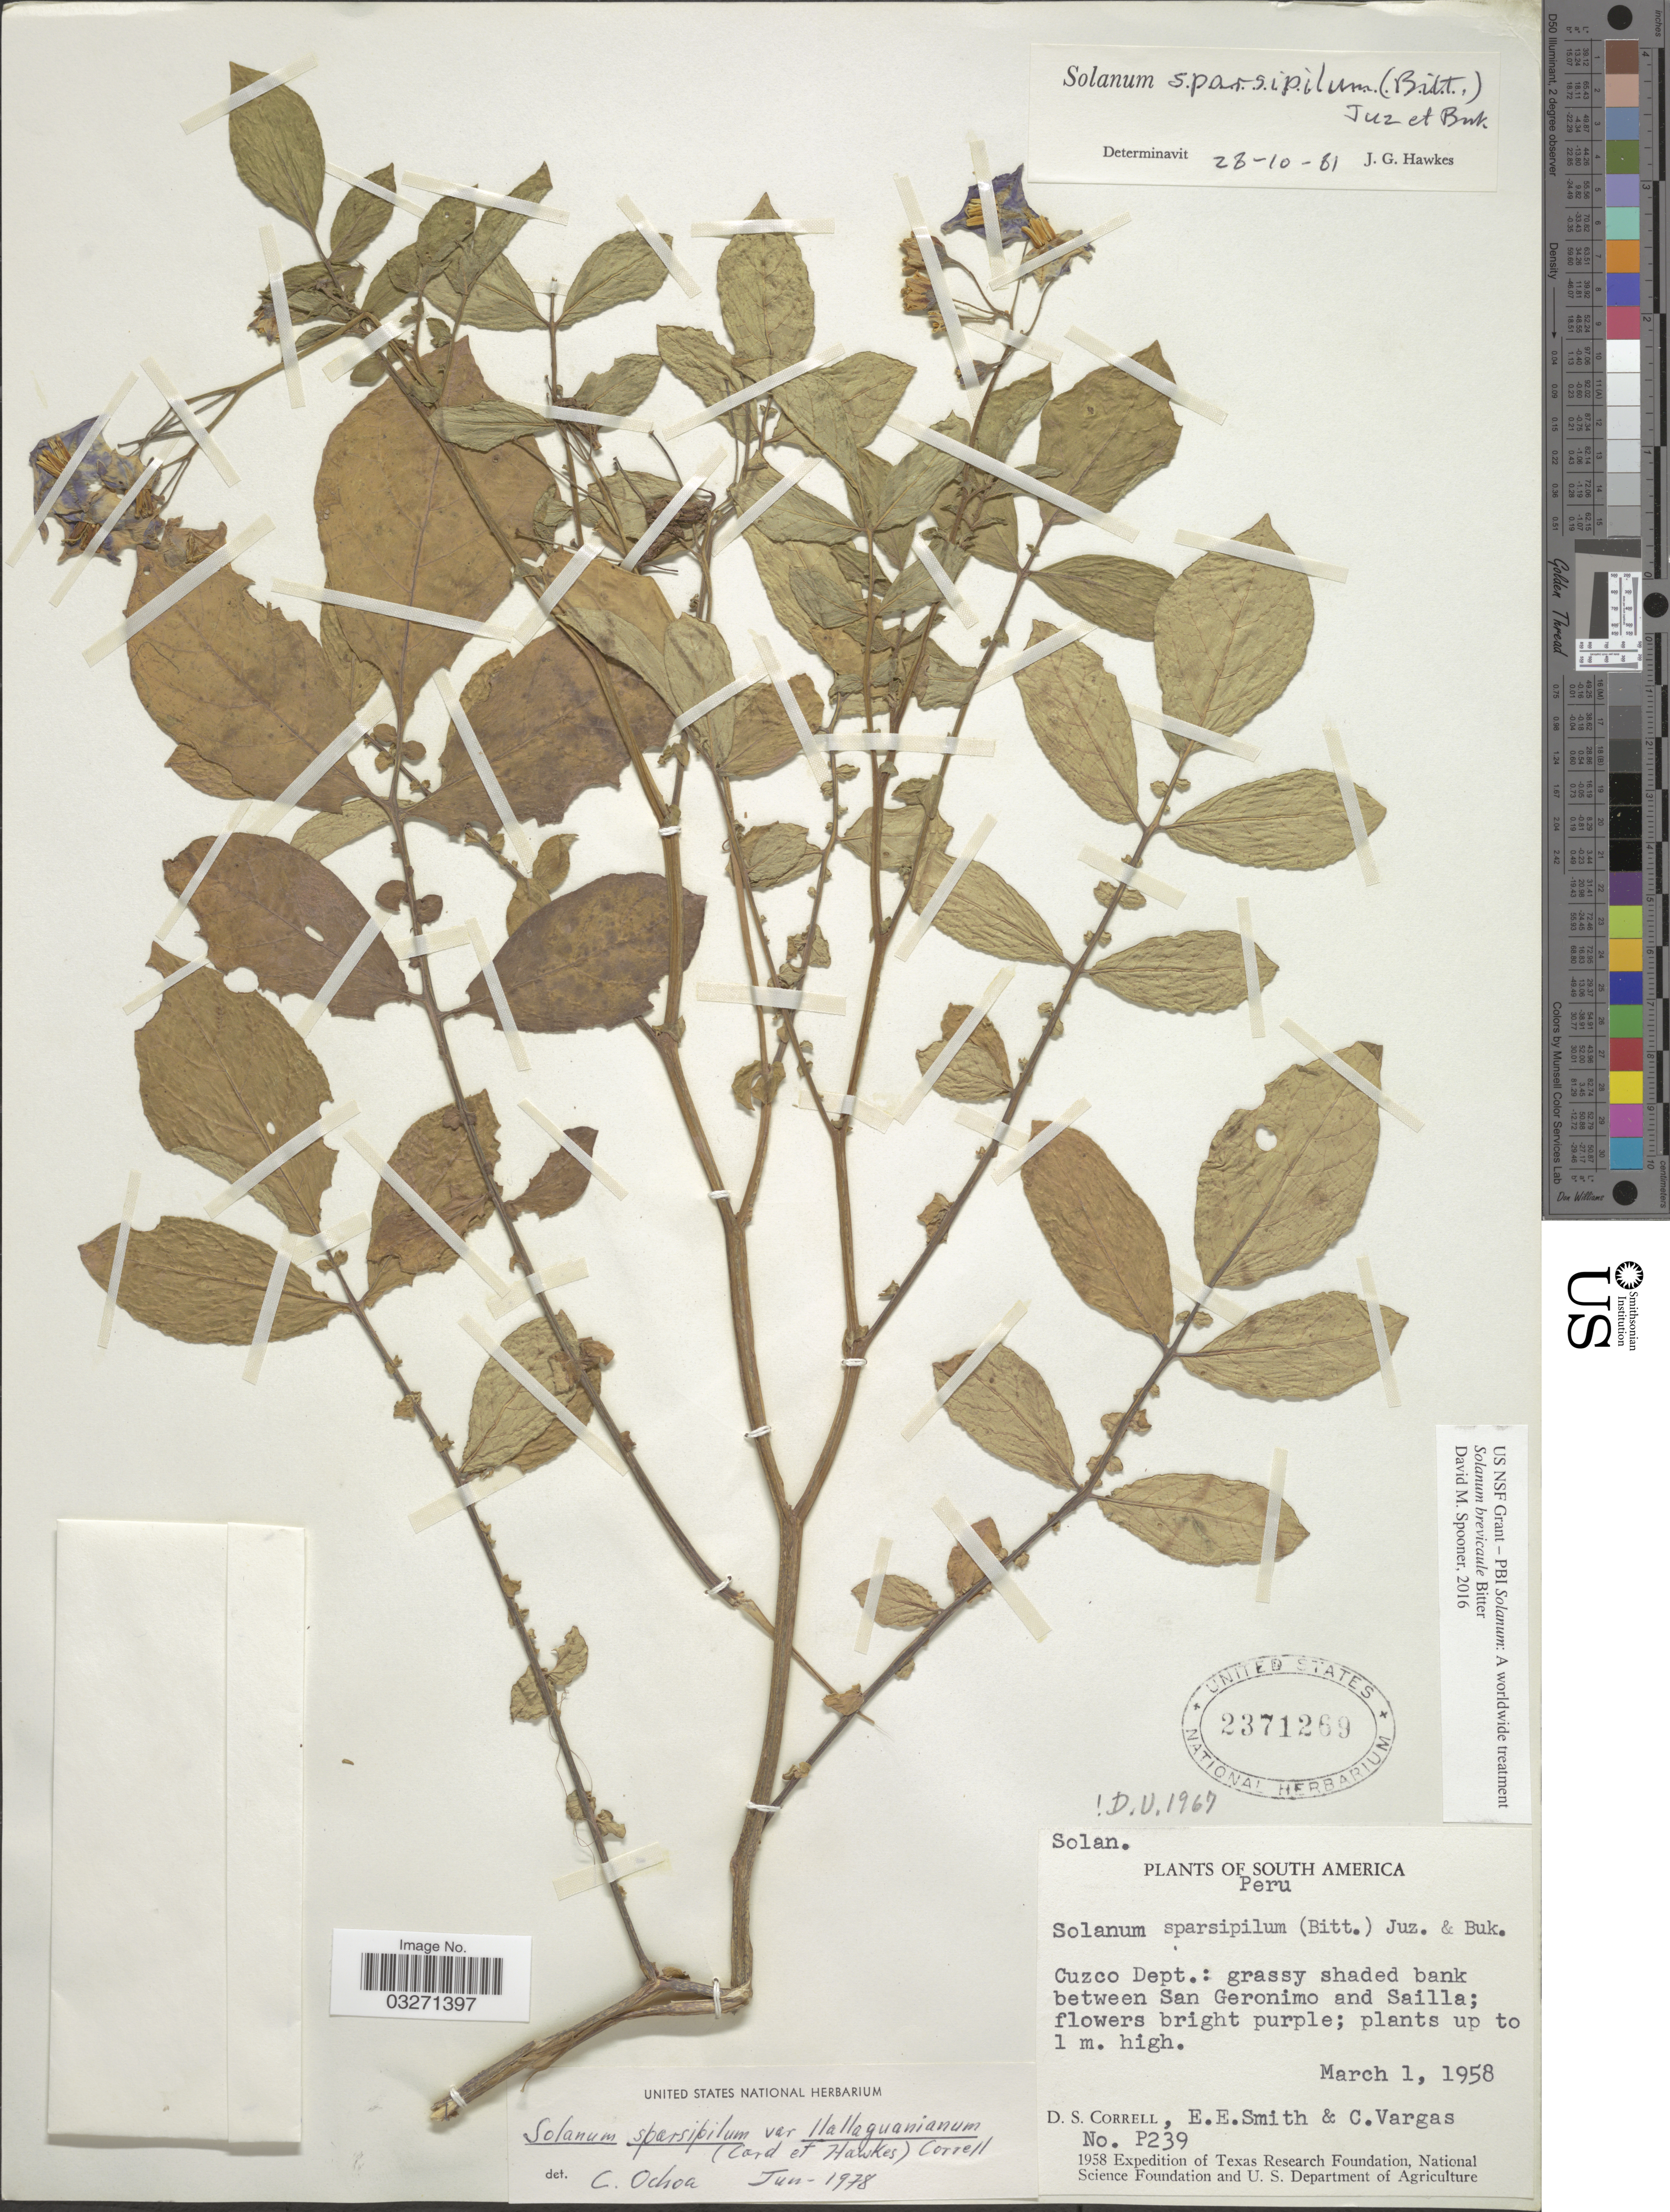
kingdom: Plantae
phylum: Tracheophyta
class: Magnoliopsida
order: Solanales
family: Solanaceae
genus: Solanum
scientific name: Solanum brevicaule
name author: Bitter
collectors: D. S. Correll, E. E. Smith & C. Vargas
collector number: P239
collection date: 1958-03-01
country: Peru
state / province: Cusco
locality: Cuzco Dept.: between San Geronimo and Sailla.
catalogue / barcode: US 2371269